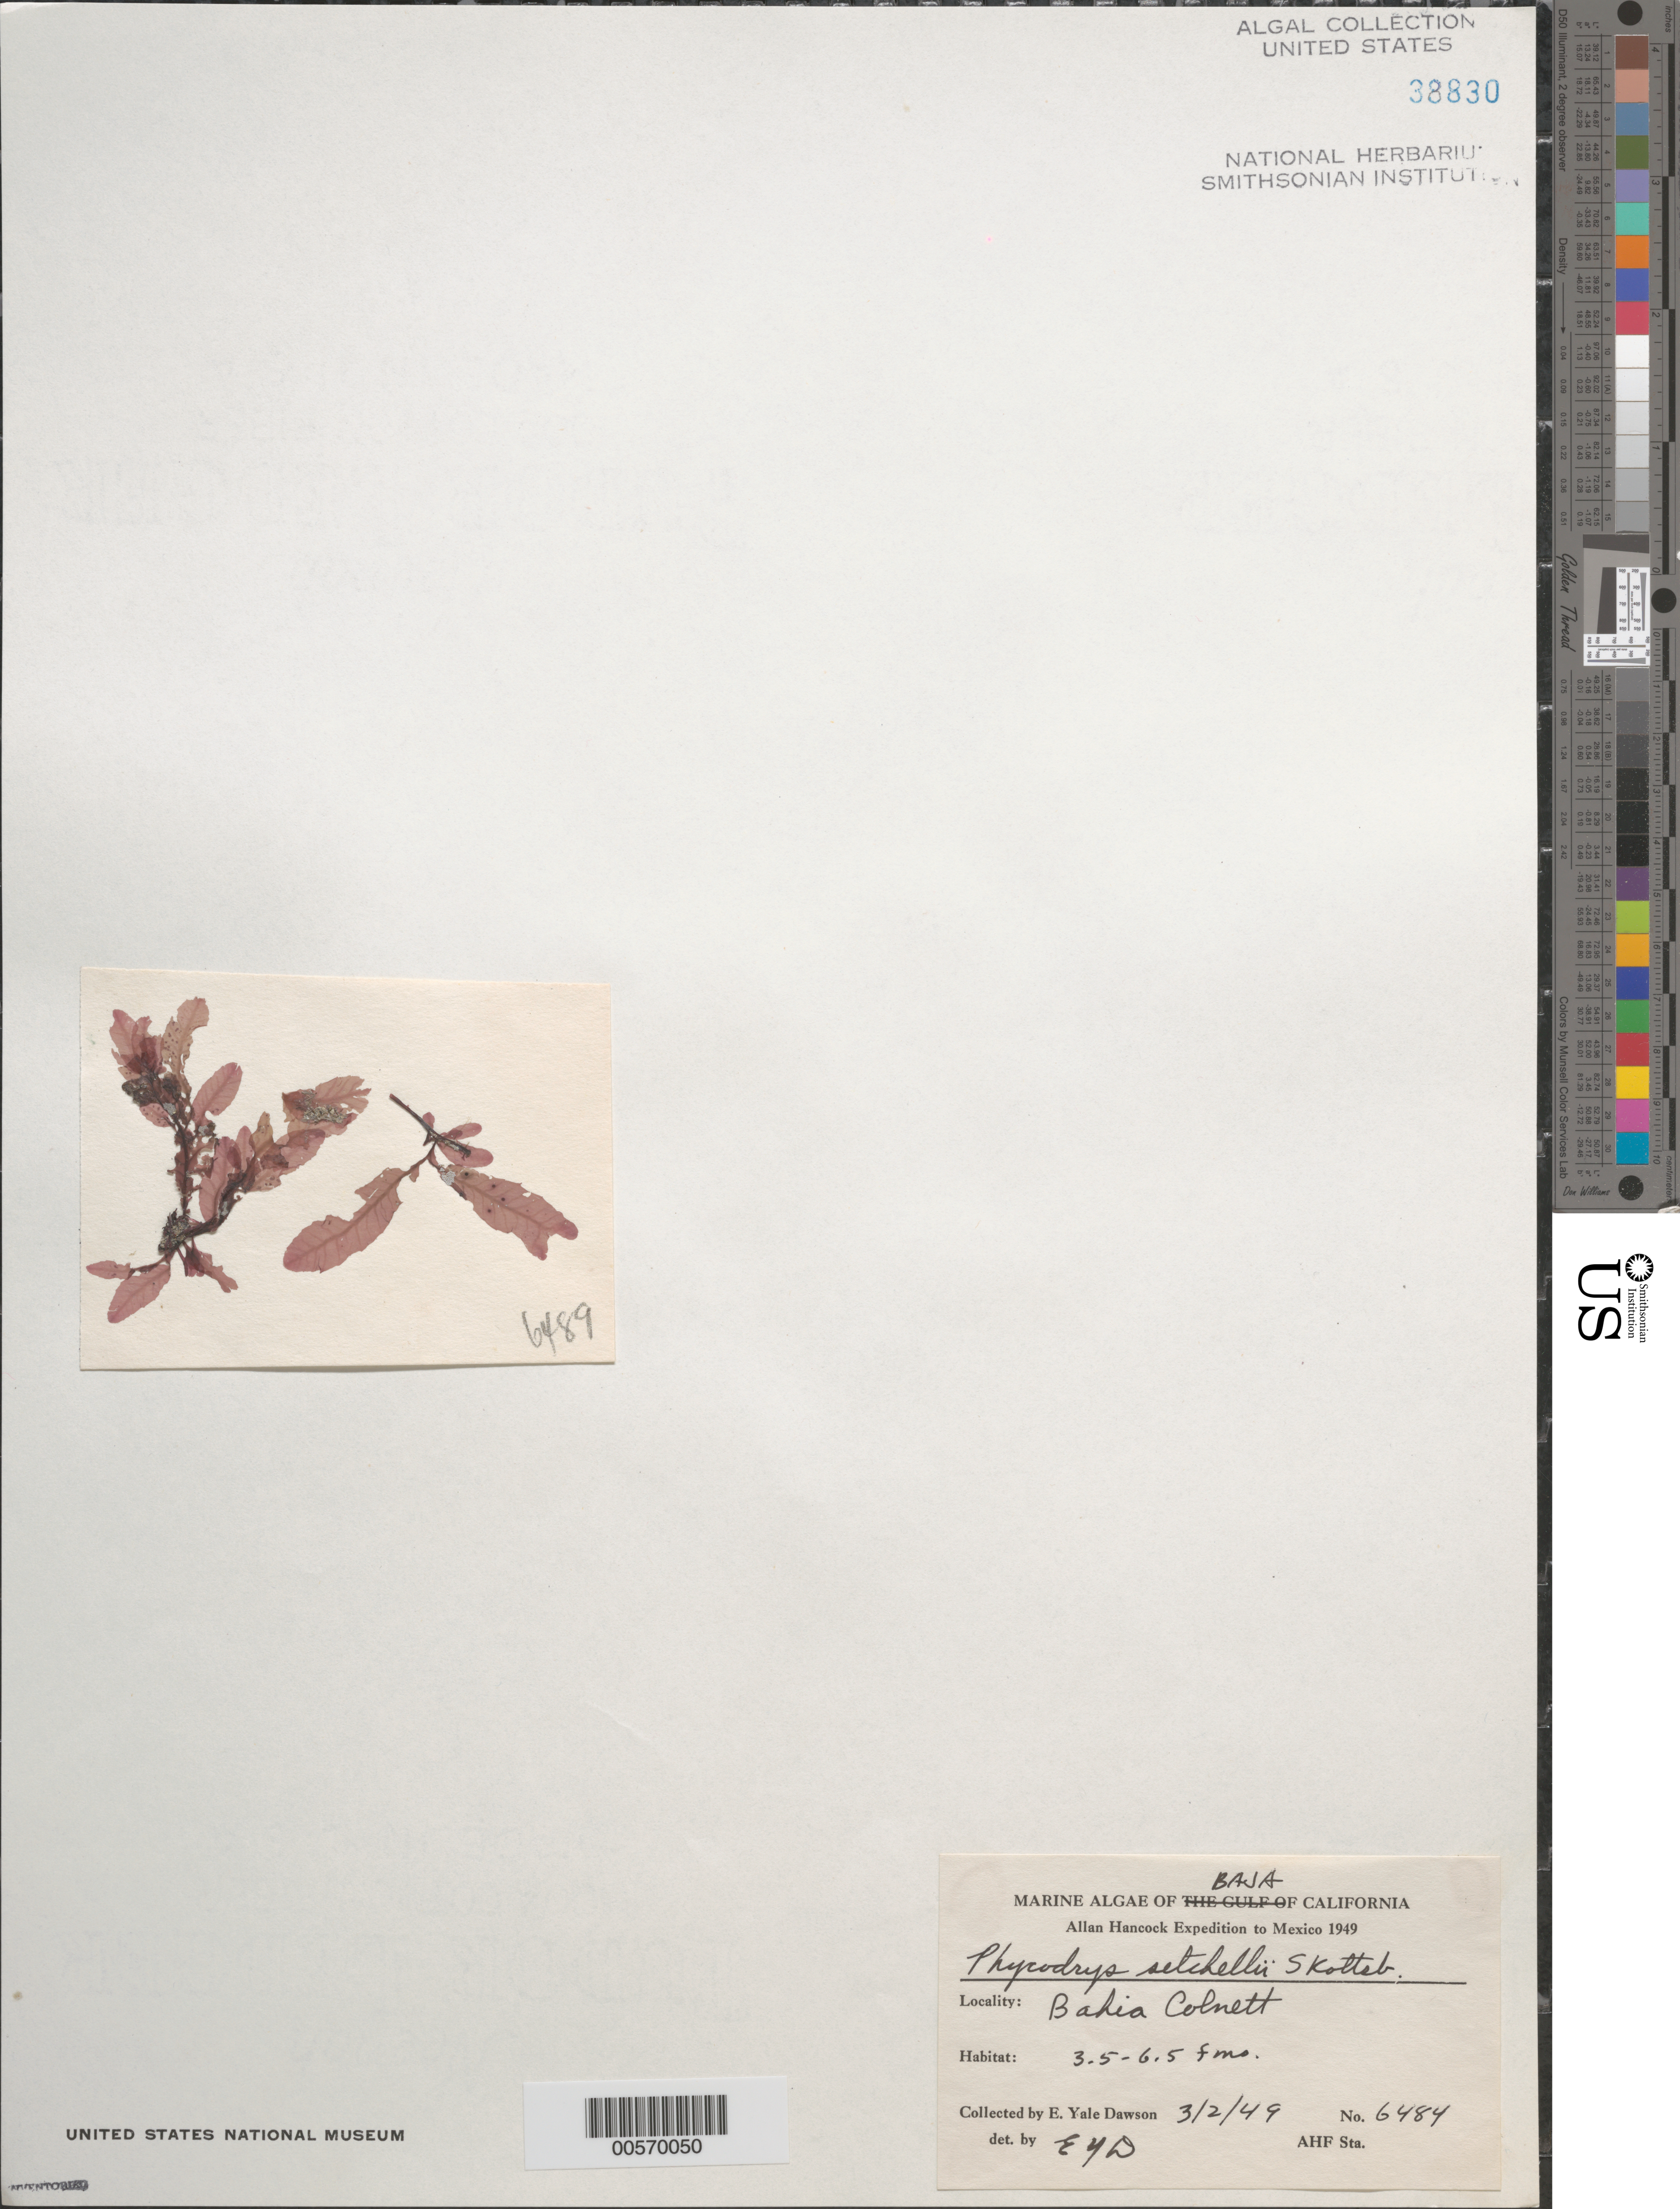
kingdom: Plantae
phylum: Rhodophyta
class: Florideophyceae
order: Ceramiales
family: Delesseriaceae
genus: Phycodrys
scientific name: Phycodrys setchellii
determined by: Dawson, E. Y.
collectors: E. Y. Dawson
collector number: EYD 6484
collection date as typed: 02 Mar 1949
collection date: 1949-03-02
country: Mexico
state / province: Baja California Norte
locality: Bahia Colnett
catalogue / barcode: US 38830